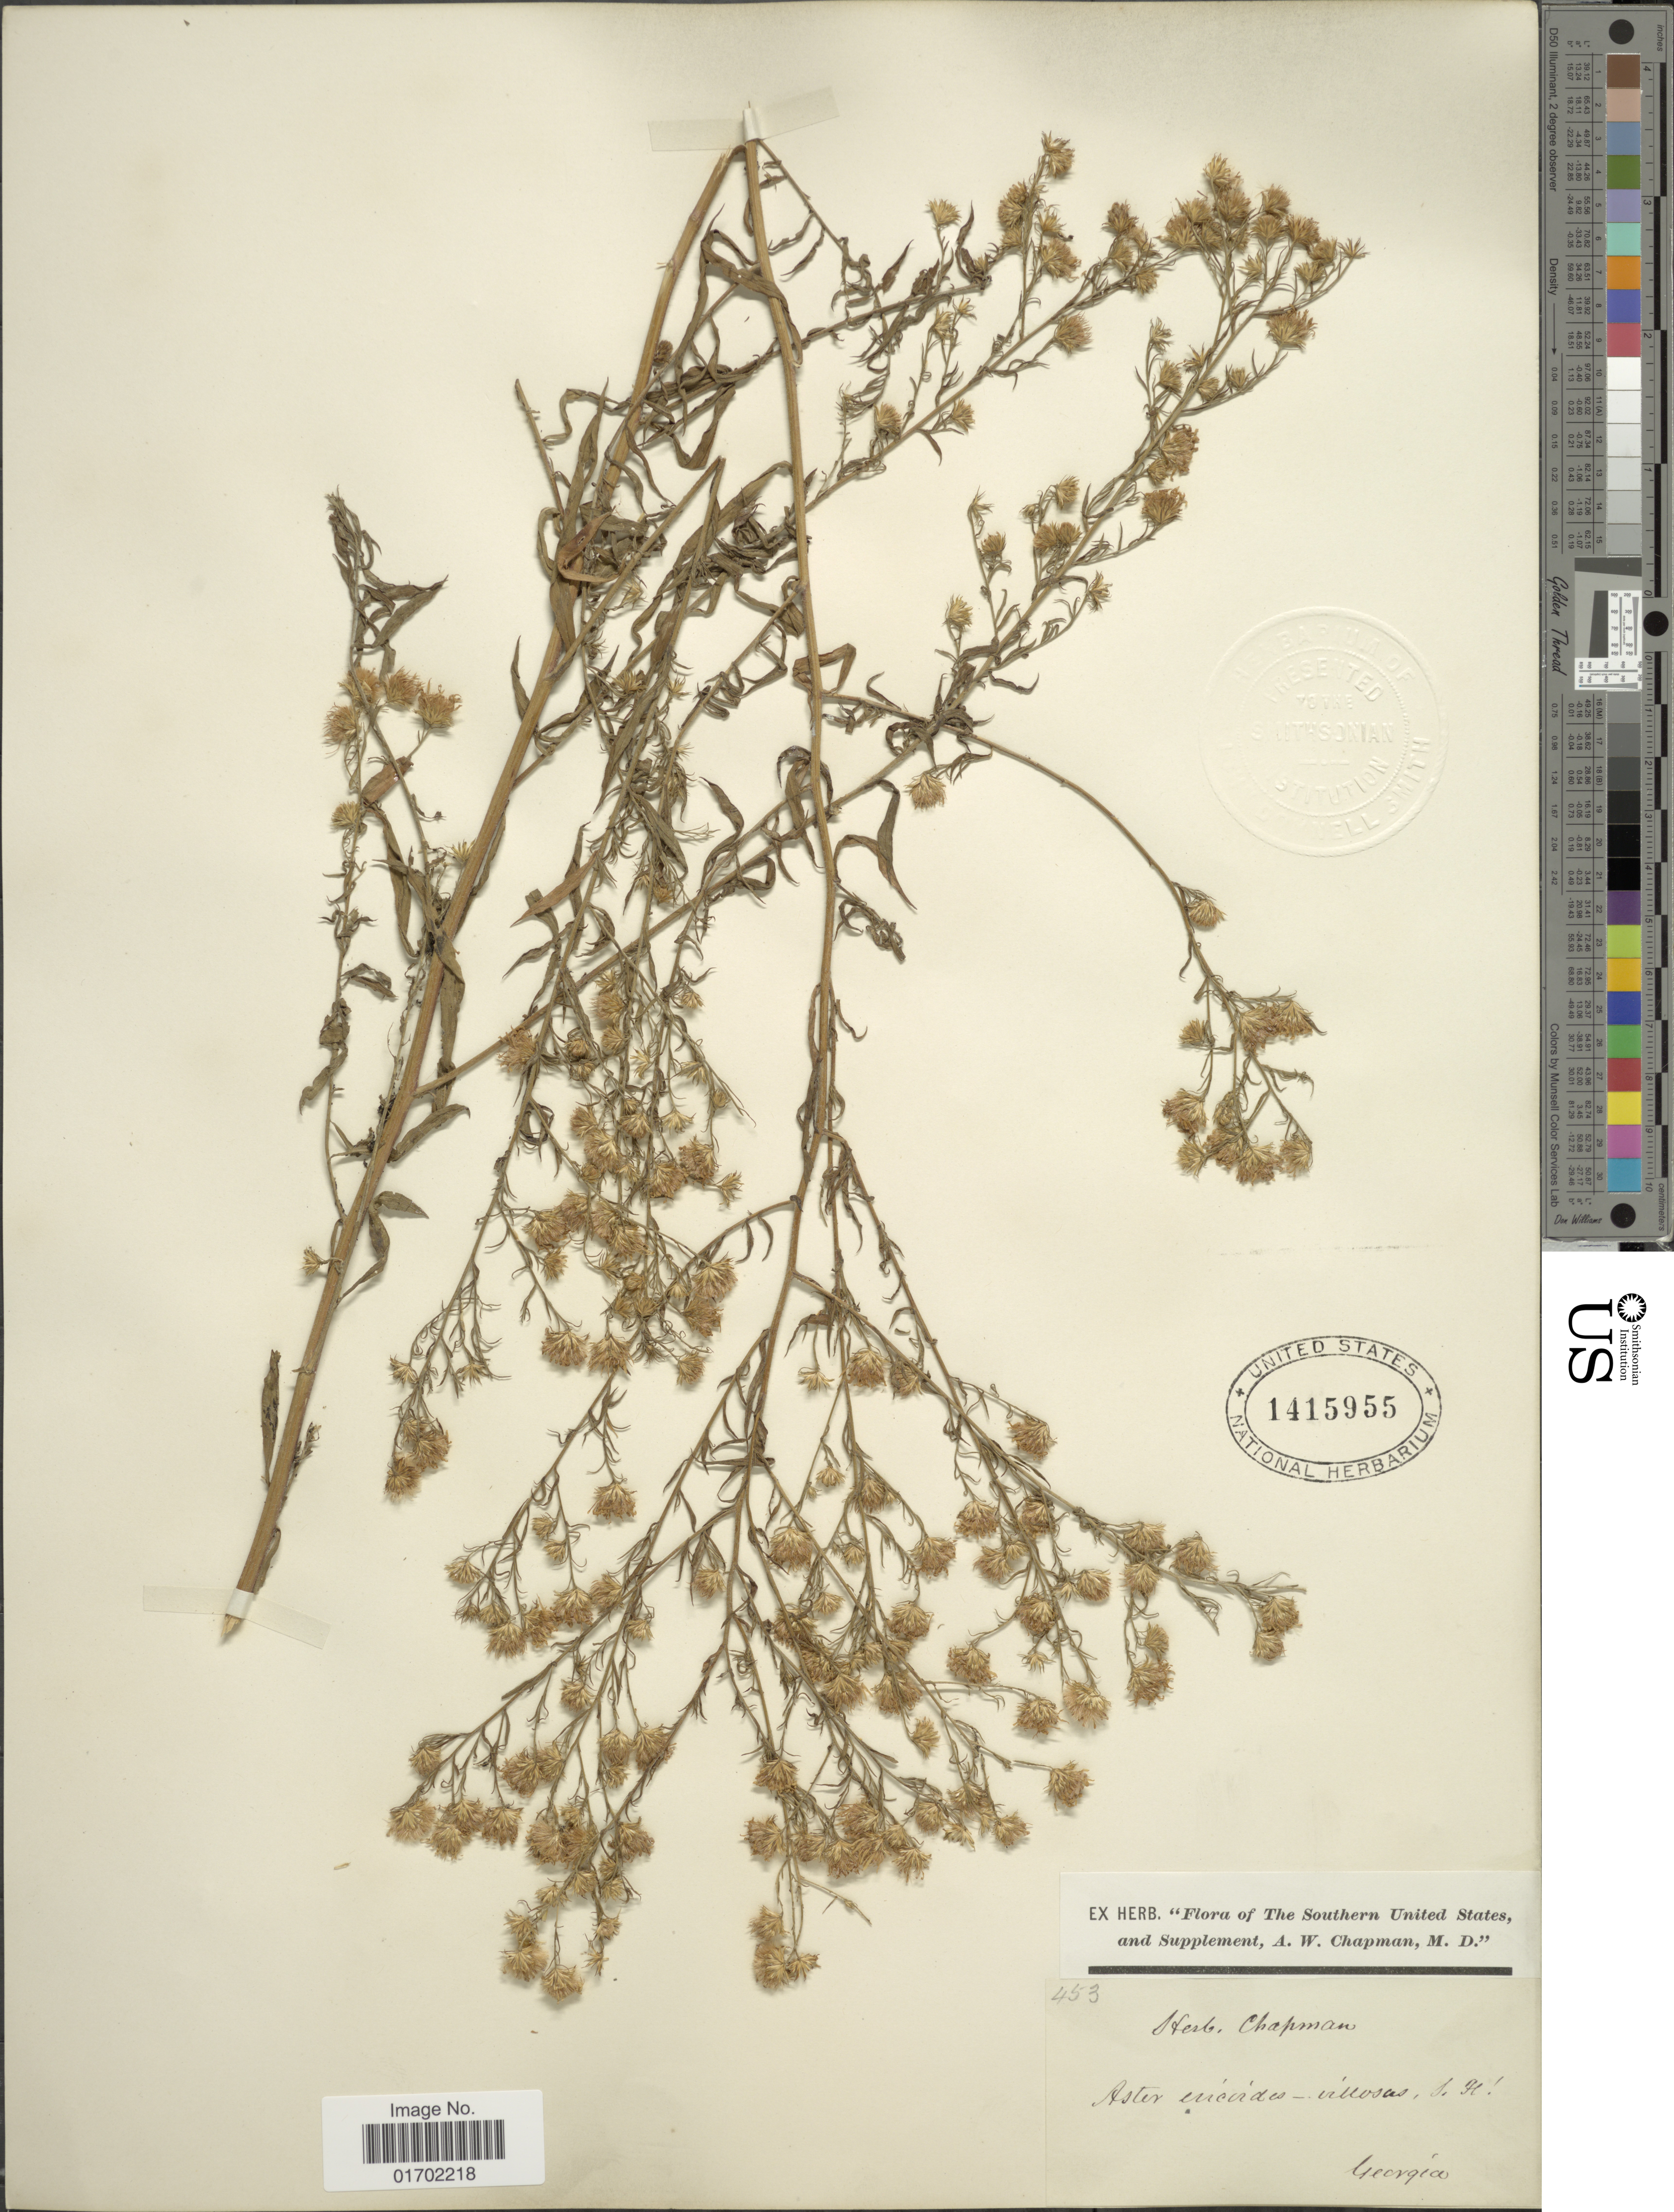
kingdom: Plantae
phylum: Tracheophyta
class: Magnoliopsida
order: Asterales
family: Asteraceae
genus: Symphyotrichum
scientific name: Symphyotrichum pilosum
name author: (Willd.) G.L. Nesom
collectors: ex herb. A.W. Chapman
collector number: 453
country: United States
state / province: Georgia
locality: Southern United States, and Supplement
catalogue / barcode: US 1415955